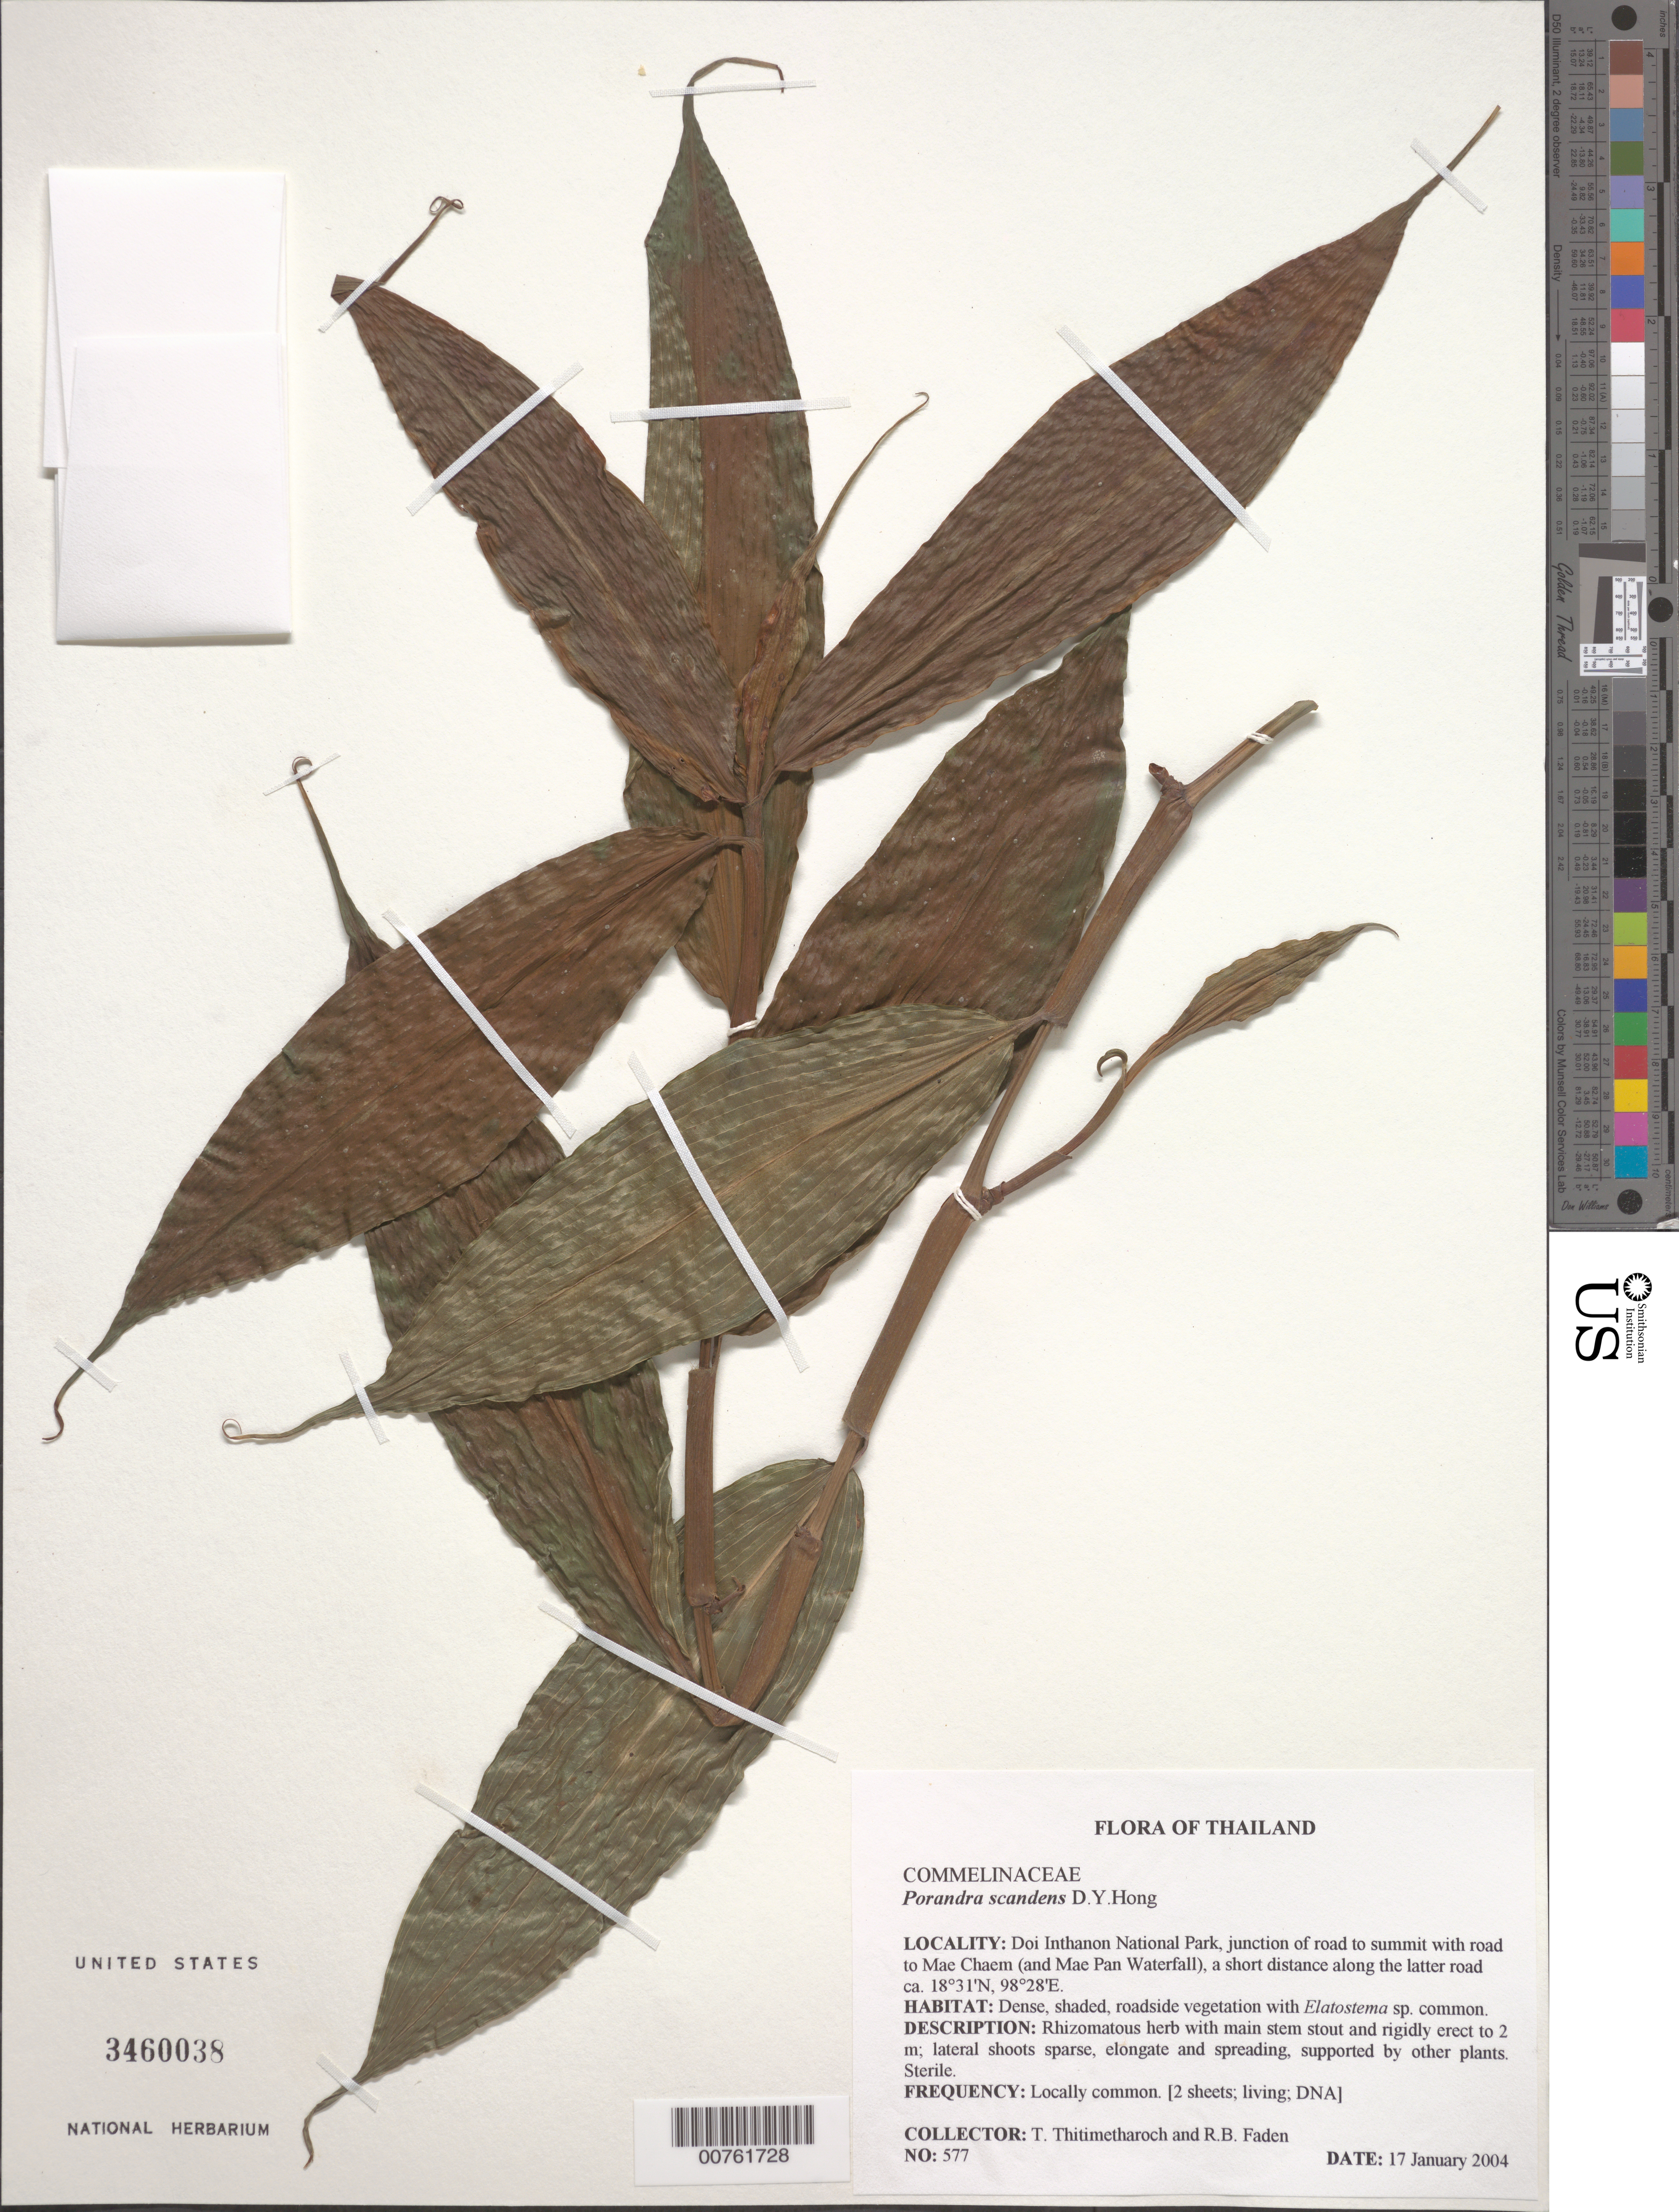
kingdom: Plantae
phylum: Tracheophyta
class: Liliopsida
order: Commelinales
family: Commelinaceae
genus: Porandra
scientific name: Porandra scandens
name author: D.Y. Hong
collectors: T. Thitimetharoch & R. B. Faden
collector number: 577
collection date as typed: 17 Jan 2004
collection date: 2004-01-17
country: Thailand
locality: Doi Inthanon National Park, junction of road to summit with road to Mae Chaem (and Mae Pan Waterfall), a short distance along the latter road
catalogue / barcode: US 3460038